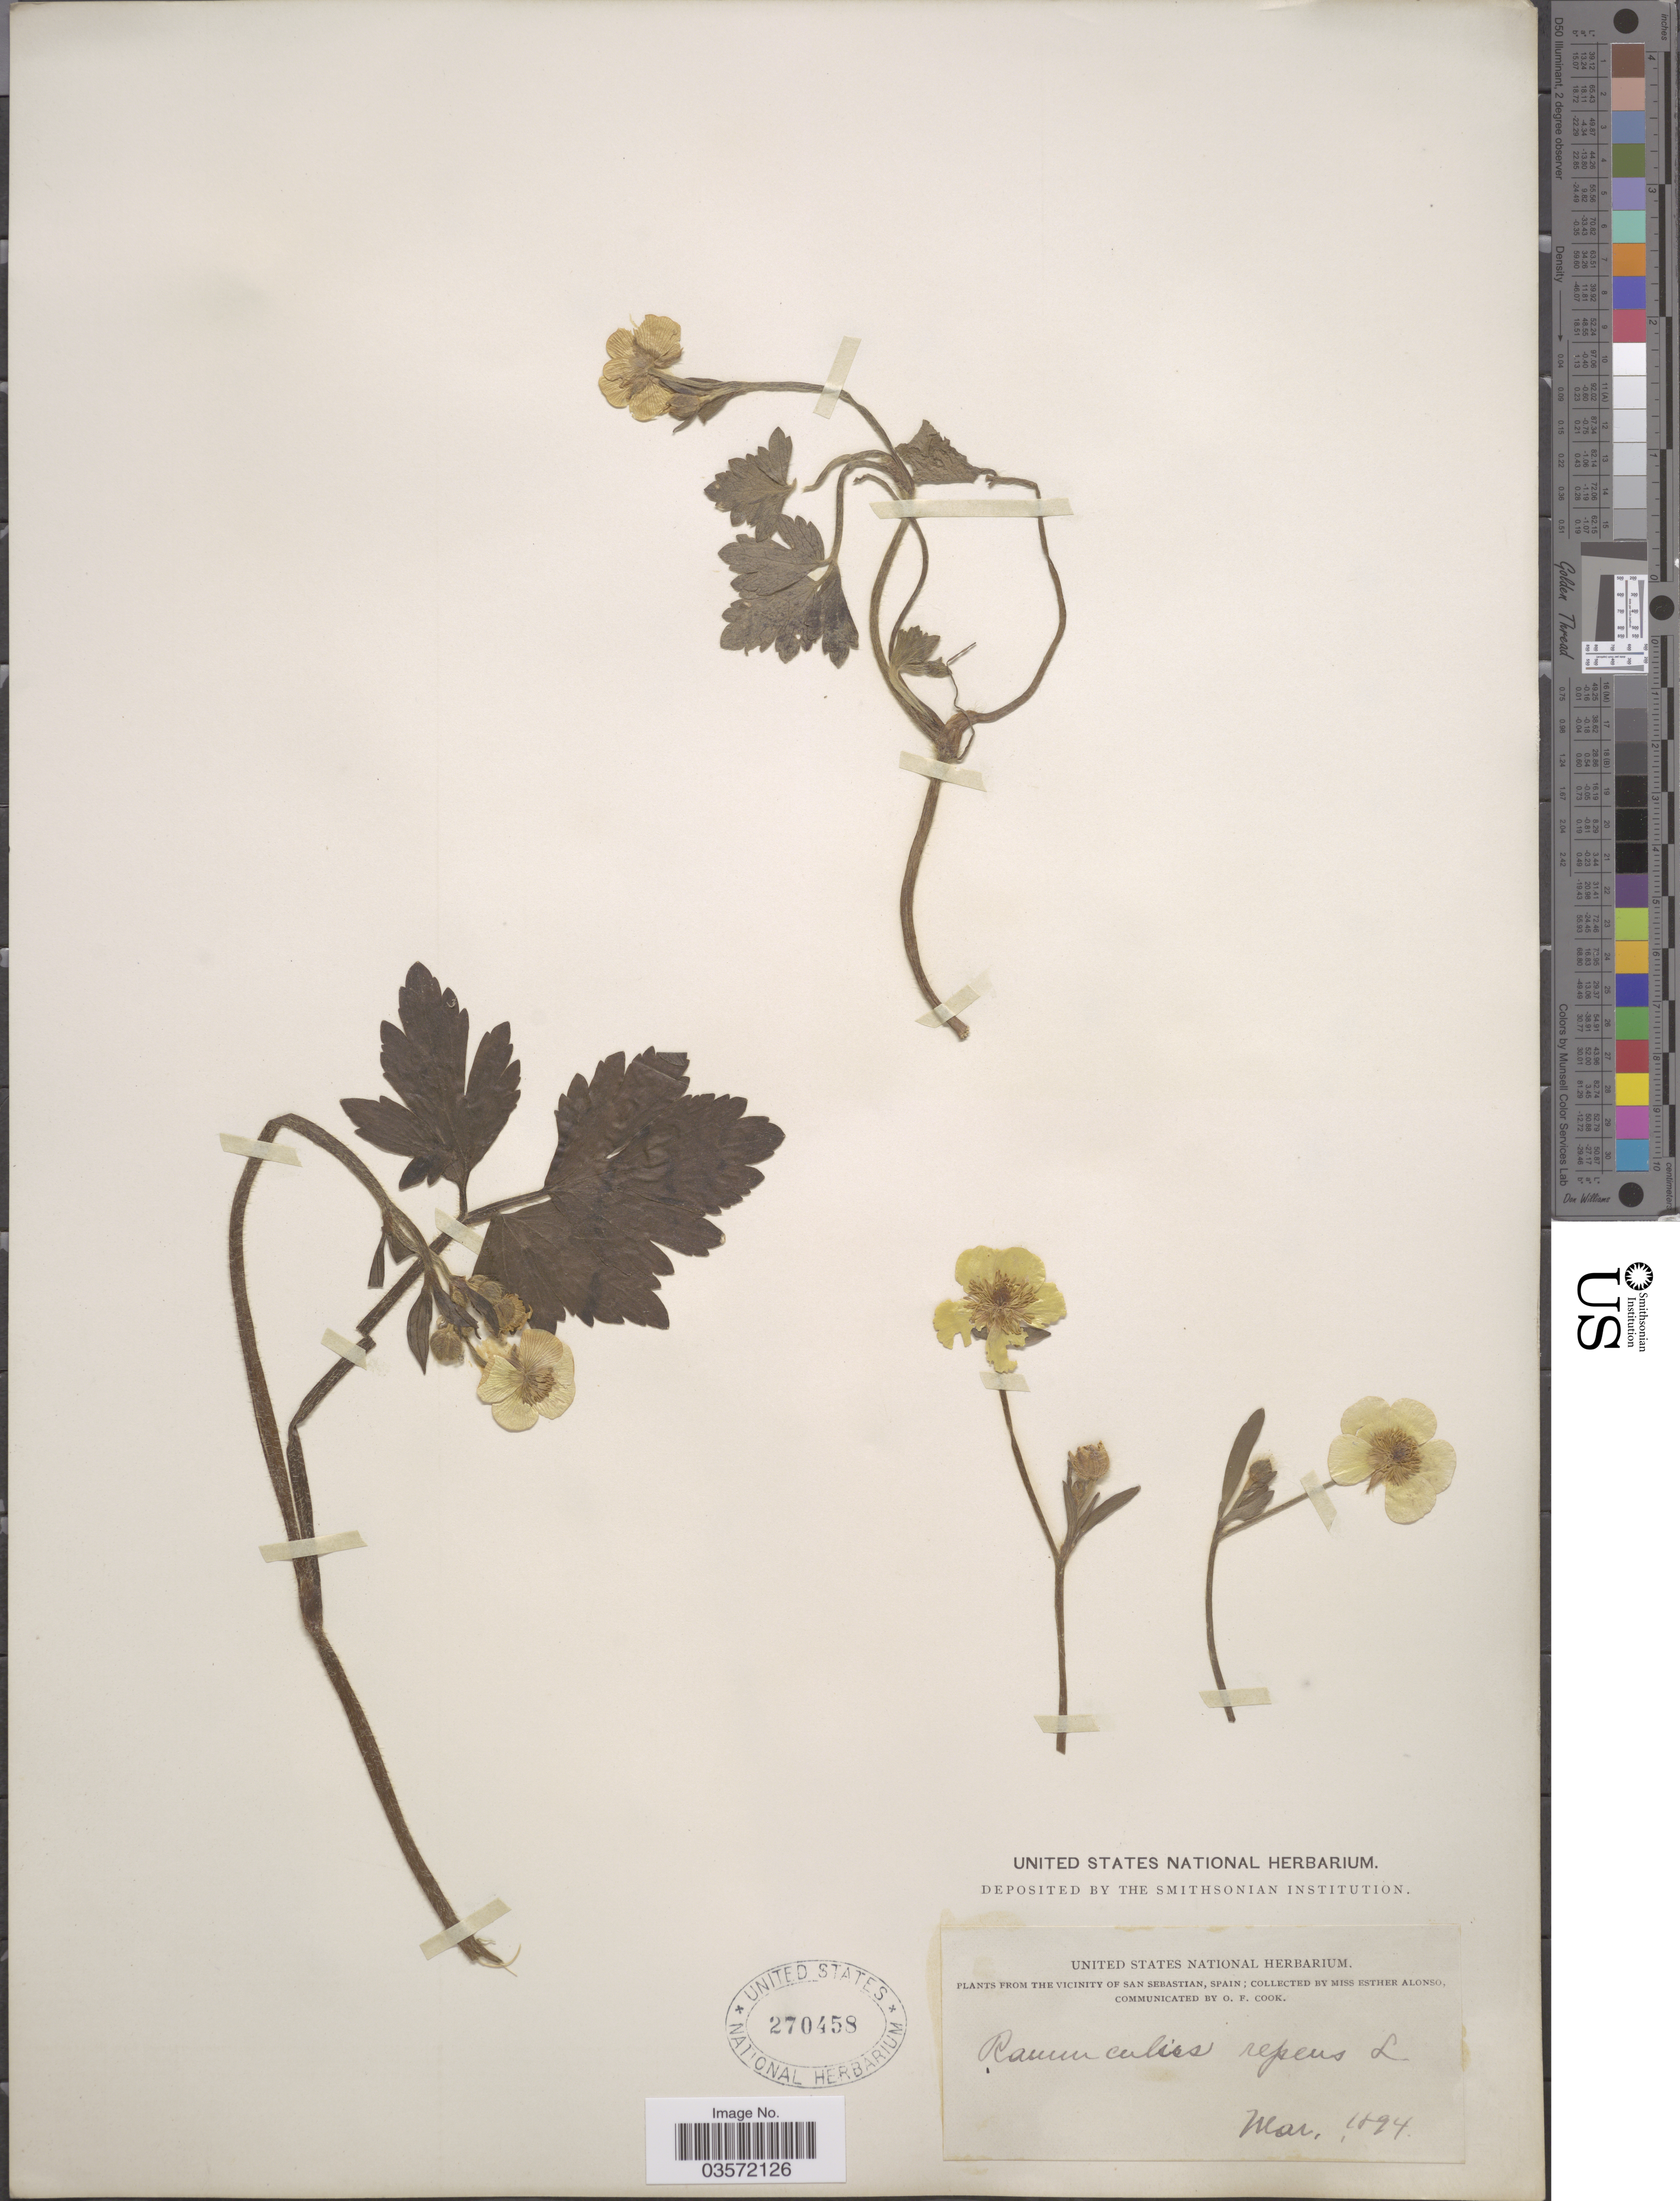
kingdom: Plantae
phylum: Tracheophyta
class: Magnoliopsida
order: Ranunculales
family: Ranunculaceae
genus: Ranunculus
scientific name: Ranunculus repens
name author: L.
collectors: E. Alonso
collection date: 1894-03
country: Spain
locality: The vicinity of San Sebastian.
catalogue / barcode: US 270458